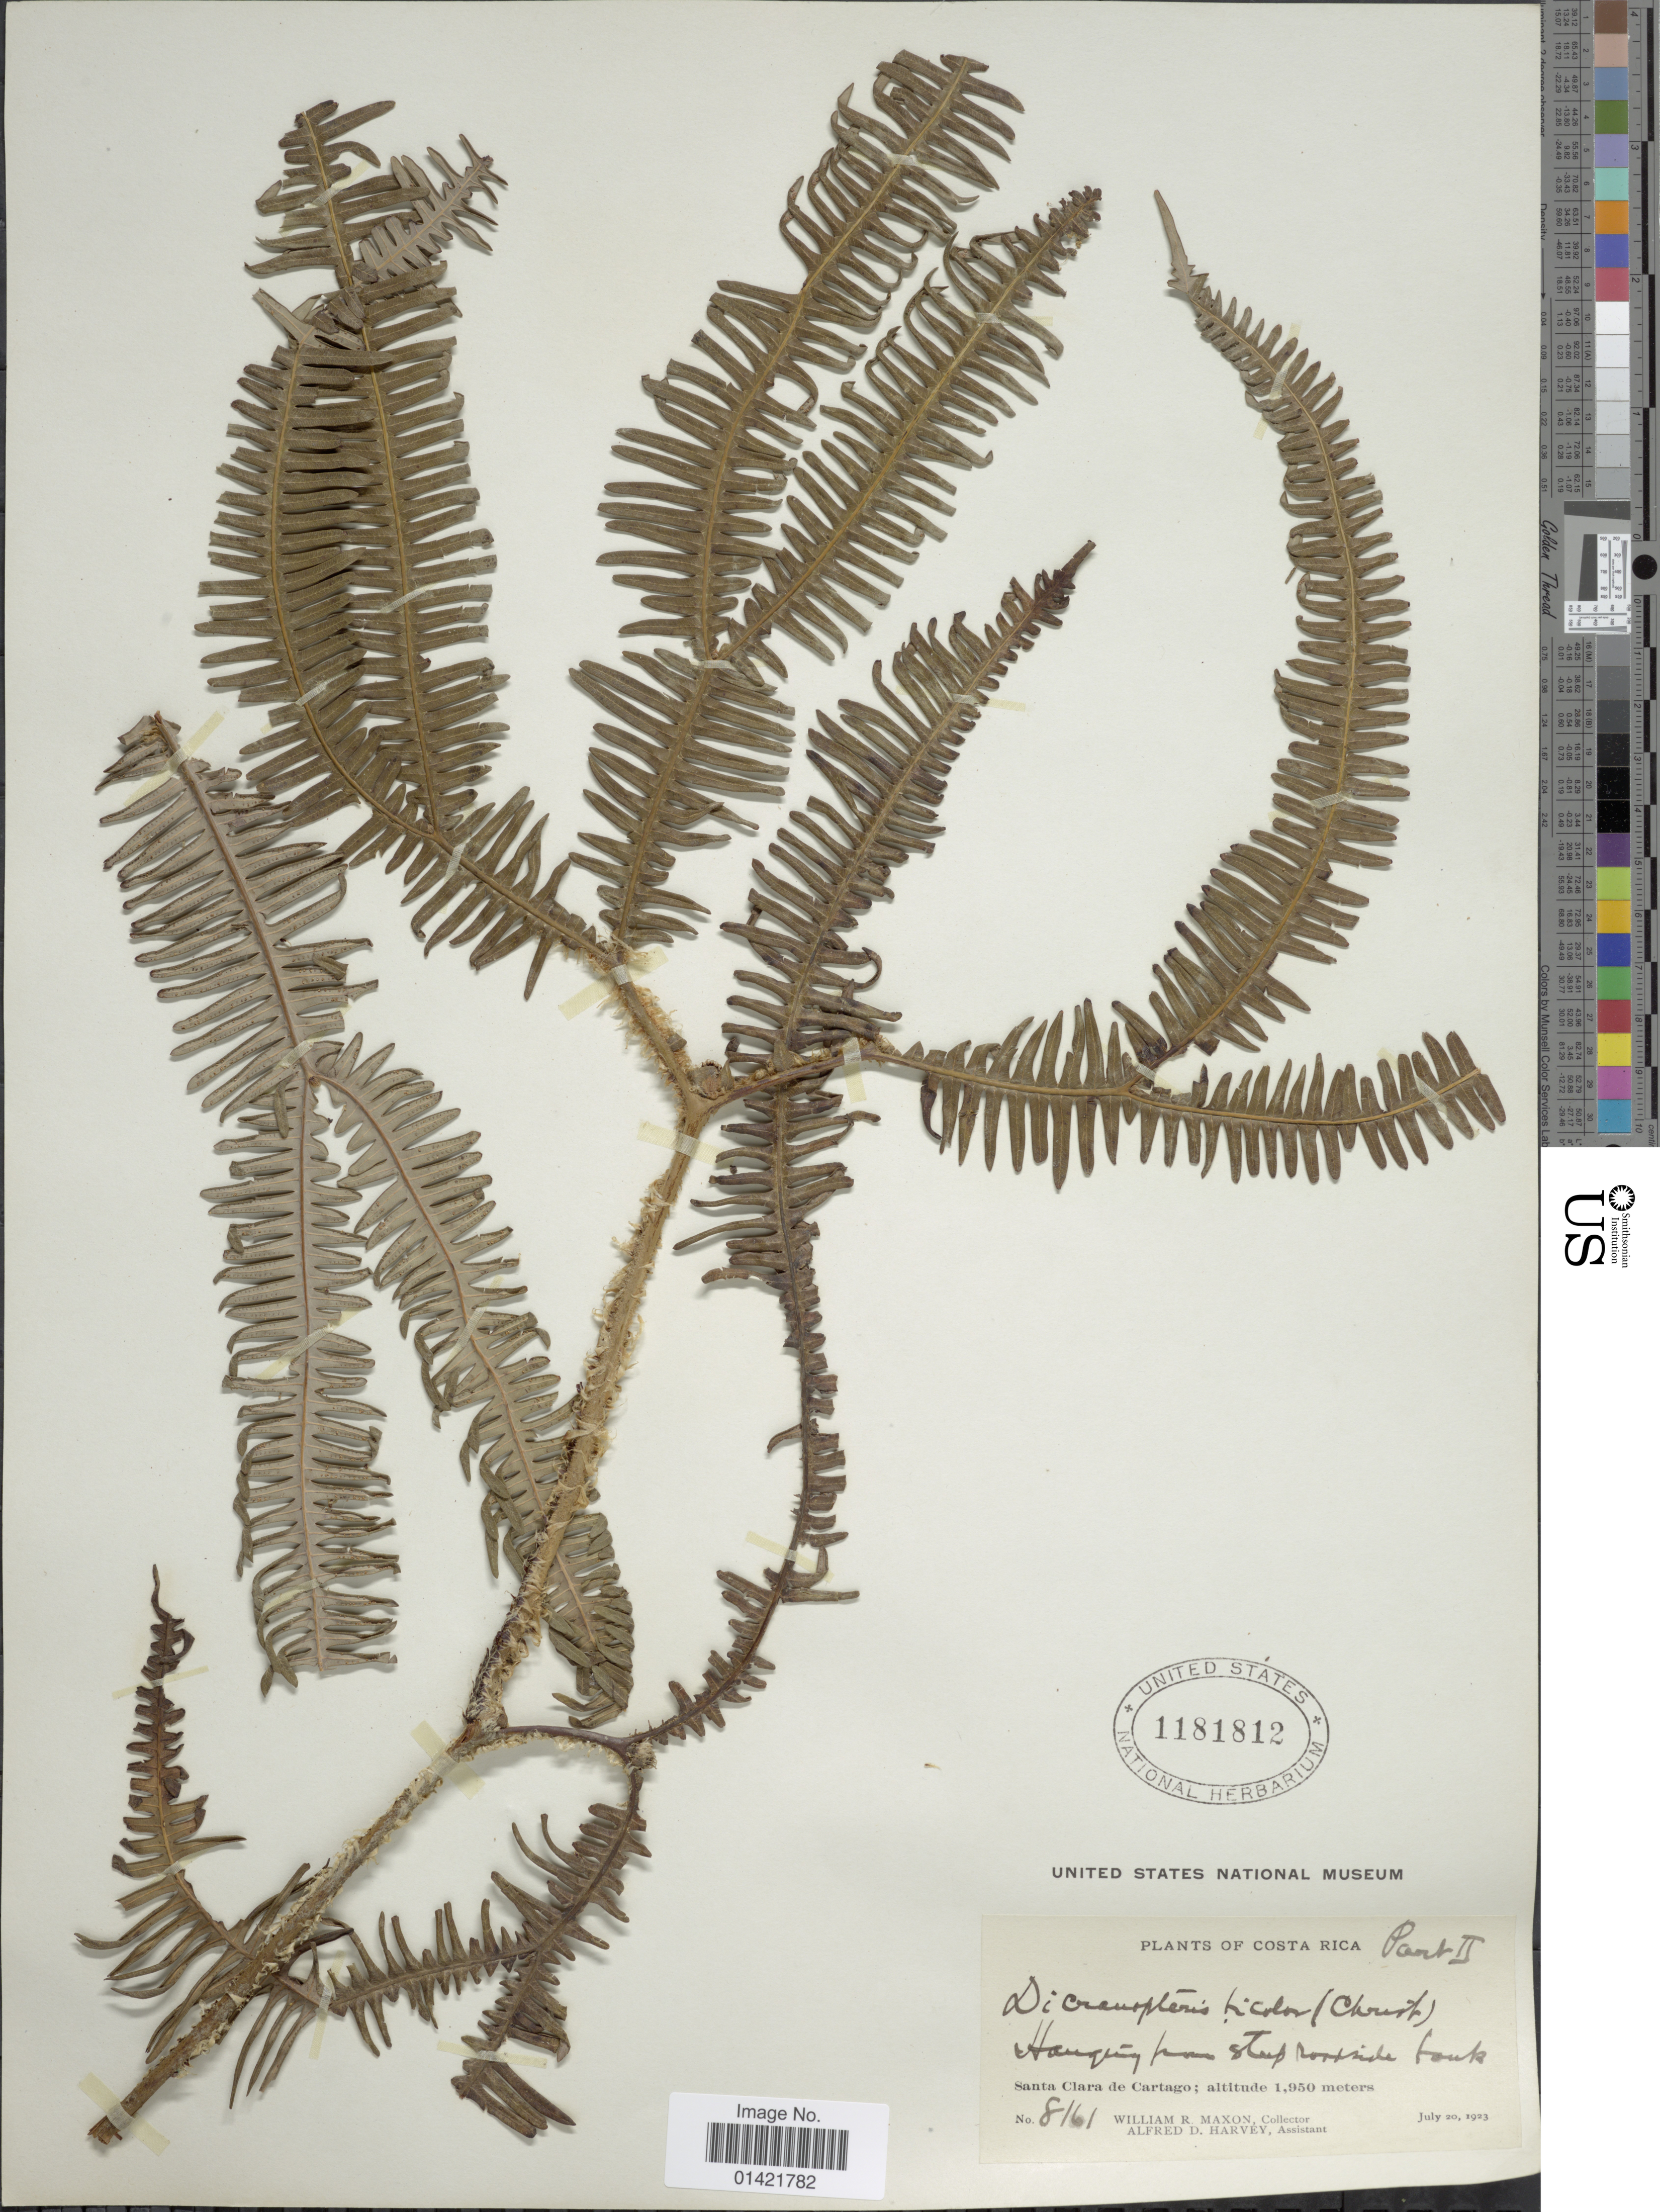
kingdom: Plantae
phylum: Tracheophyta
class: Polypodiopsida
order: Gleicheniales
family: Gleicheniaceae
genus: Sticherus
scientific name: Sticherus pallescens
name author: (Mett.) Vareschi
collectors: W. R. Maxon & A. D. Harvey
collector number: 8161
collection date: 1923-07-20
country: Costa Rica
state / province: Cartago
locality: Santa Clara de Cartago. Hanging from steep roadside bank.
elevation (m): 1950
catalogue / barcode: US 1181812